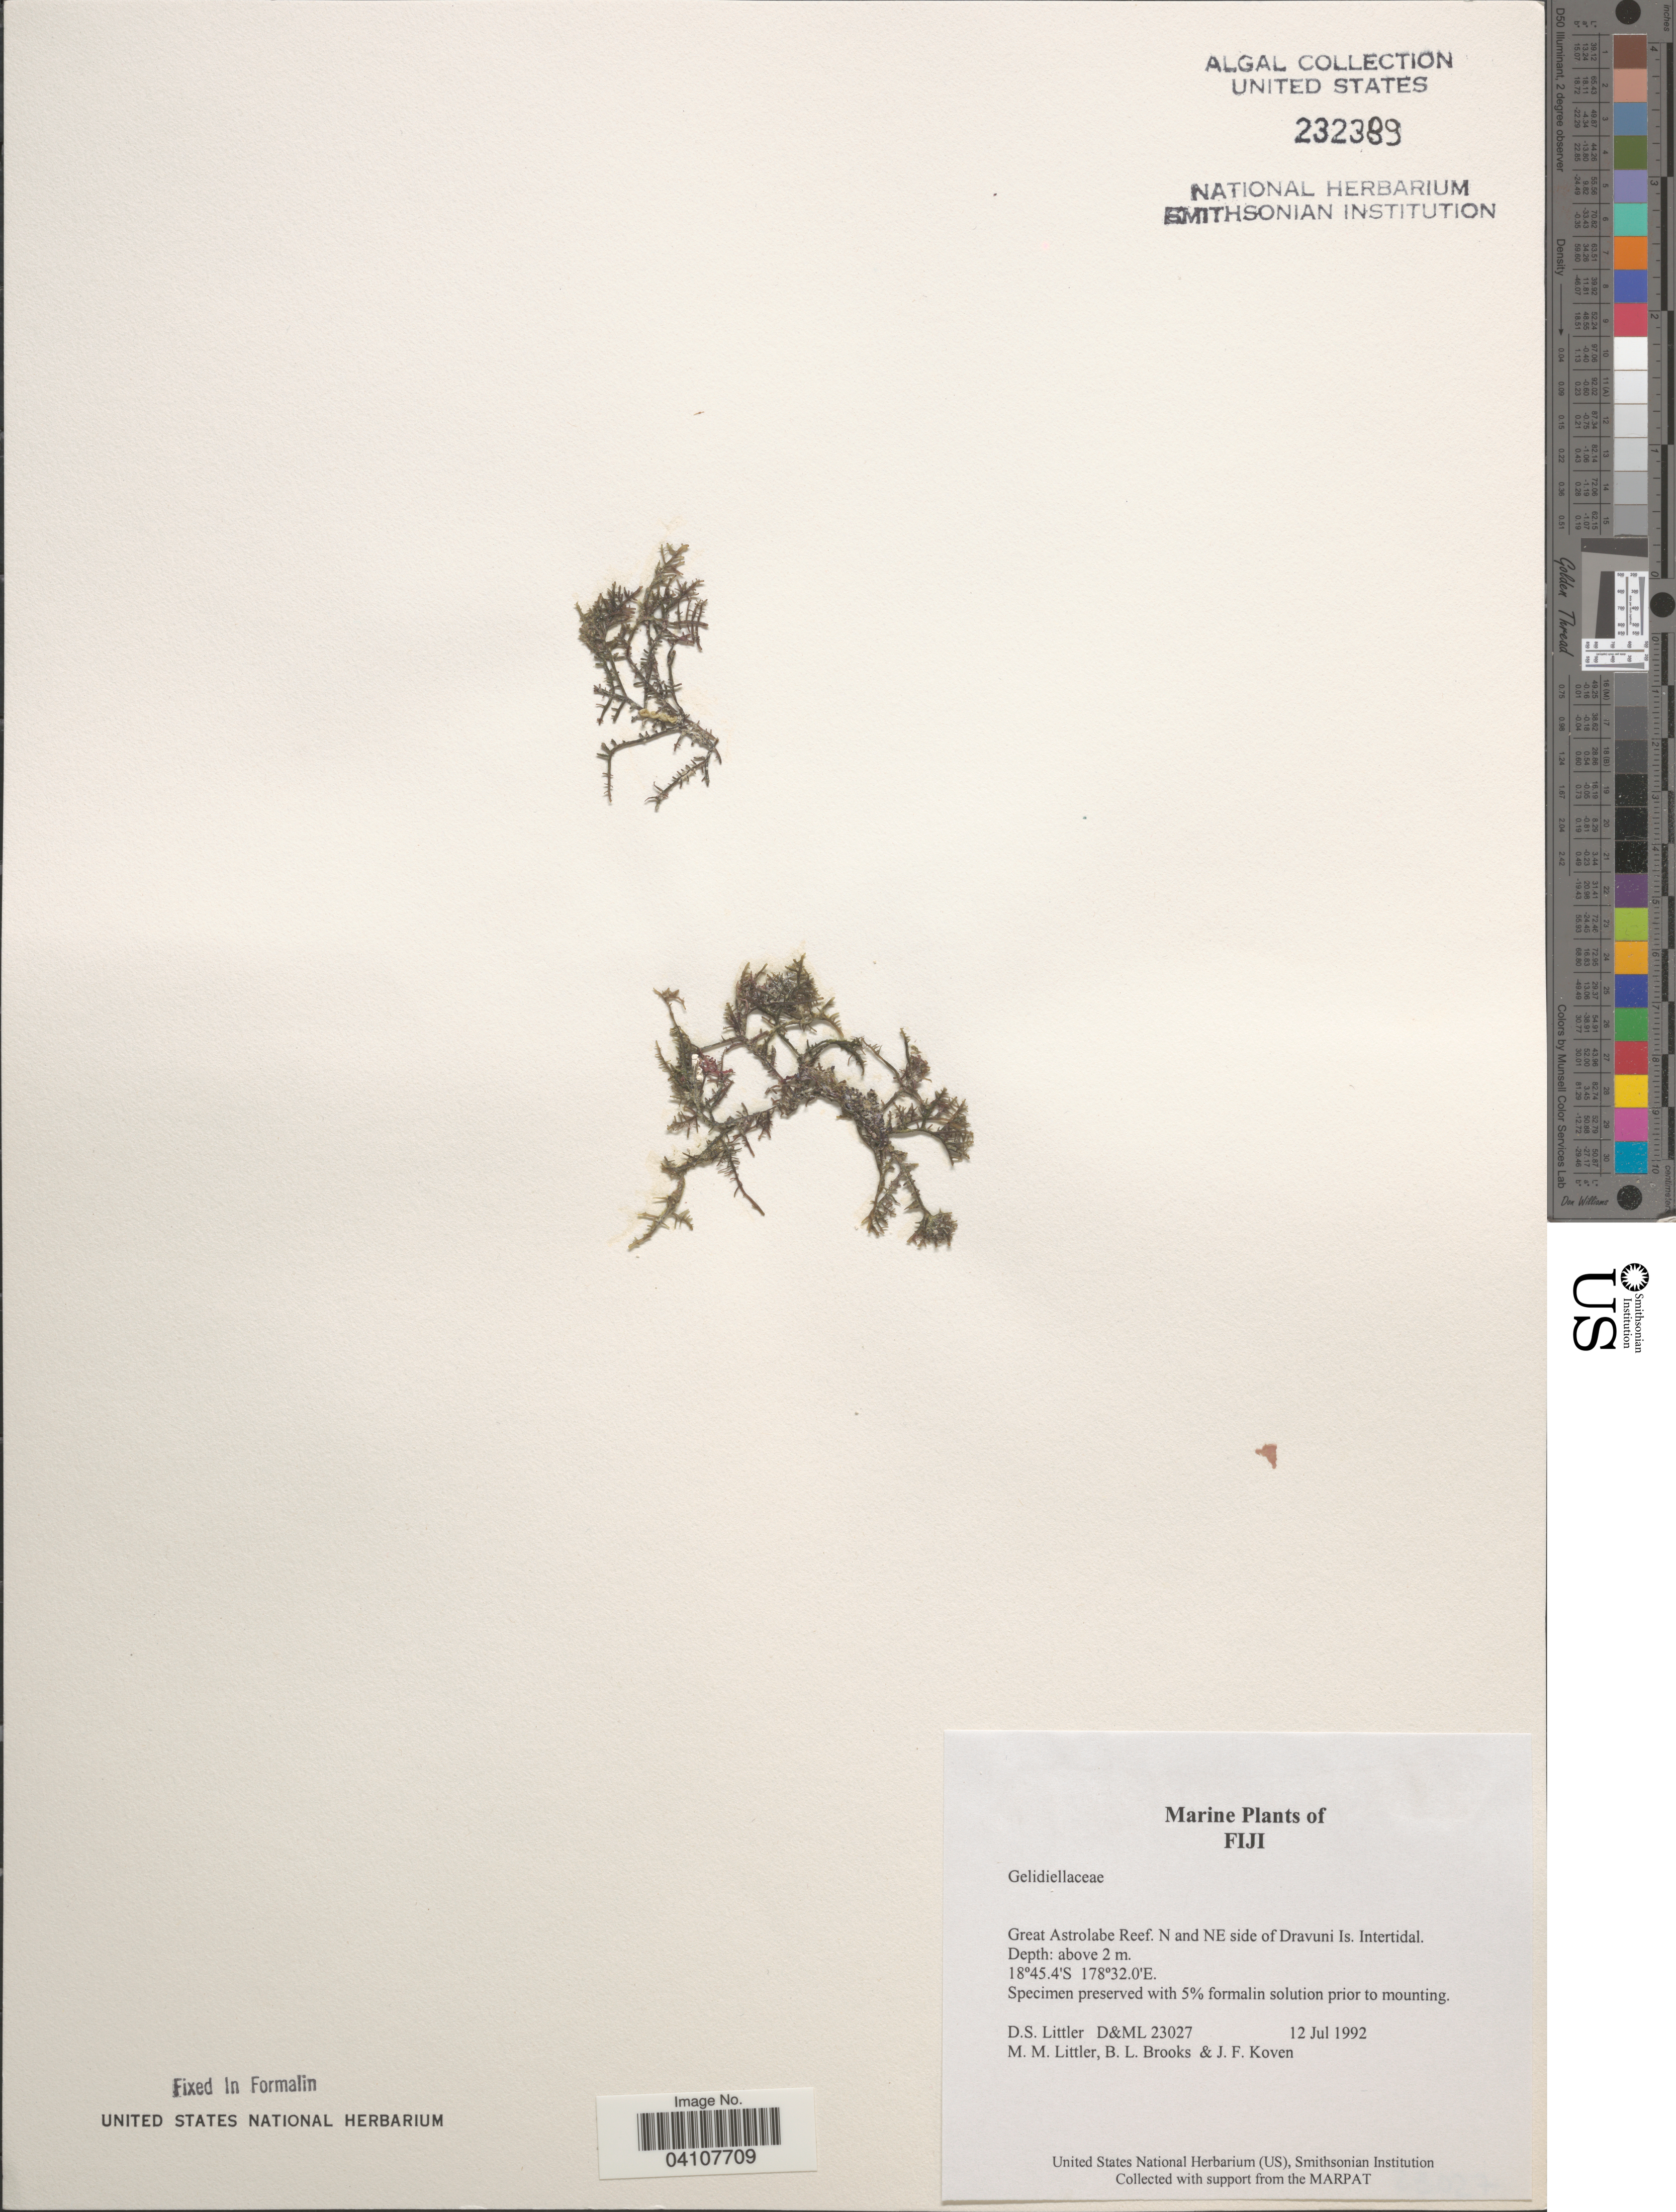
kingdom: Plantae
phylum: Rhodophyta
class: Florideophyceae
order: Gelidiales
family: Gelidiellaceae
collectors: D. S. Littler, B. Brooks & J. Koven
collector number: D&ML23027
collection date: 1992-07-12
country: Fiji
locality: Great Astrolabe Reef. N and NE side of Dravuni Is. Intertidal.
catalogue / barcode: US 232389